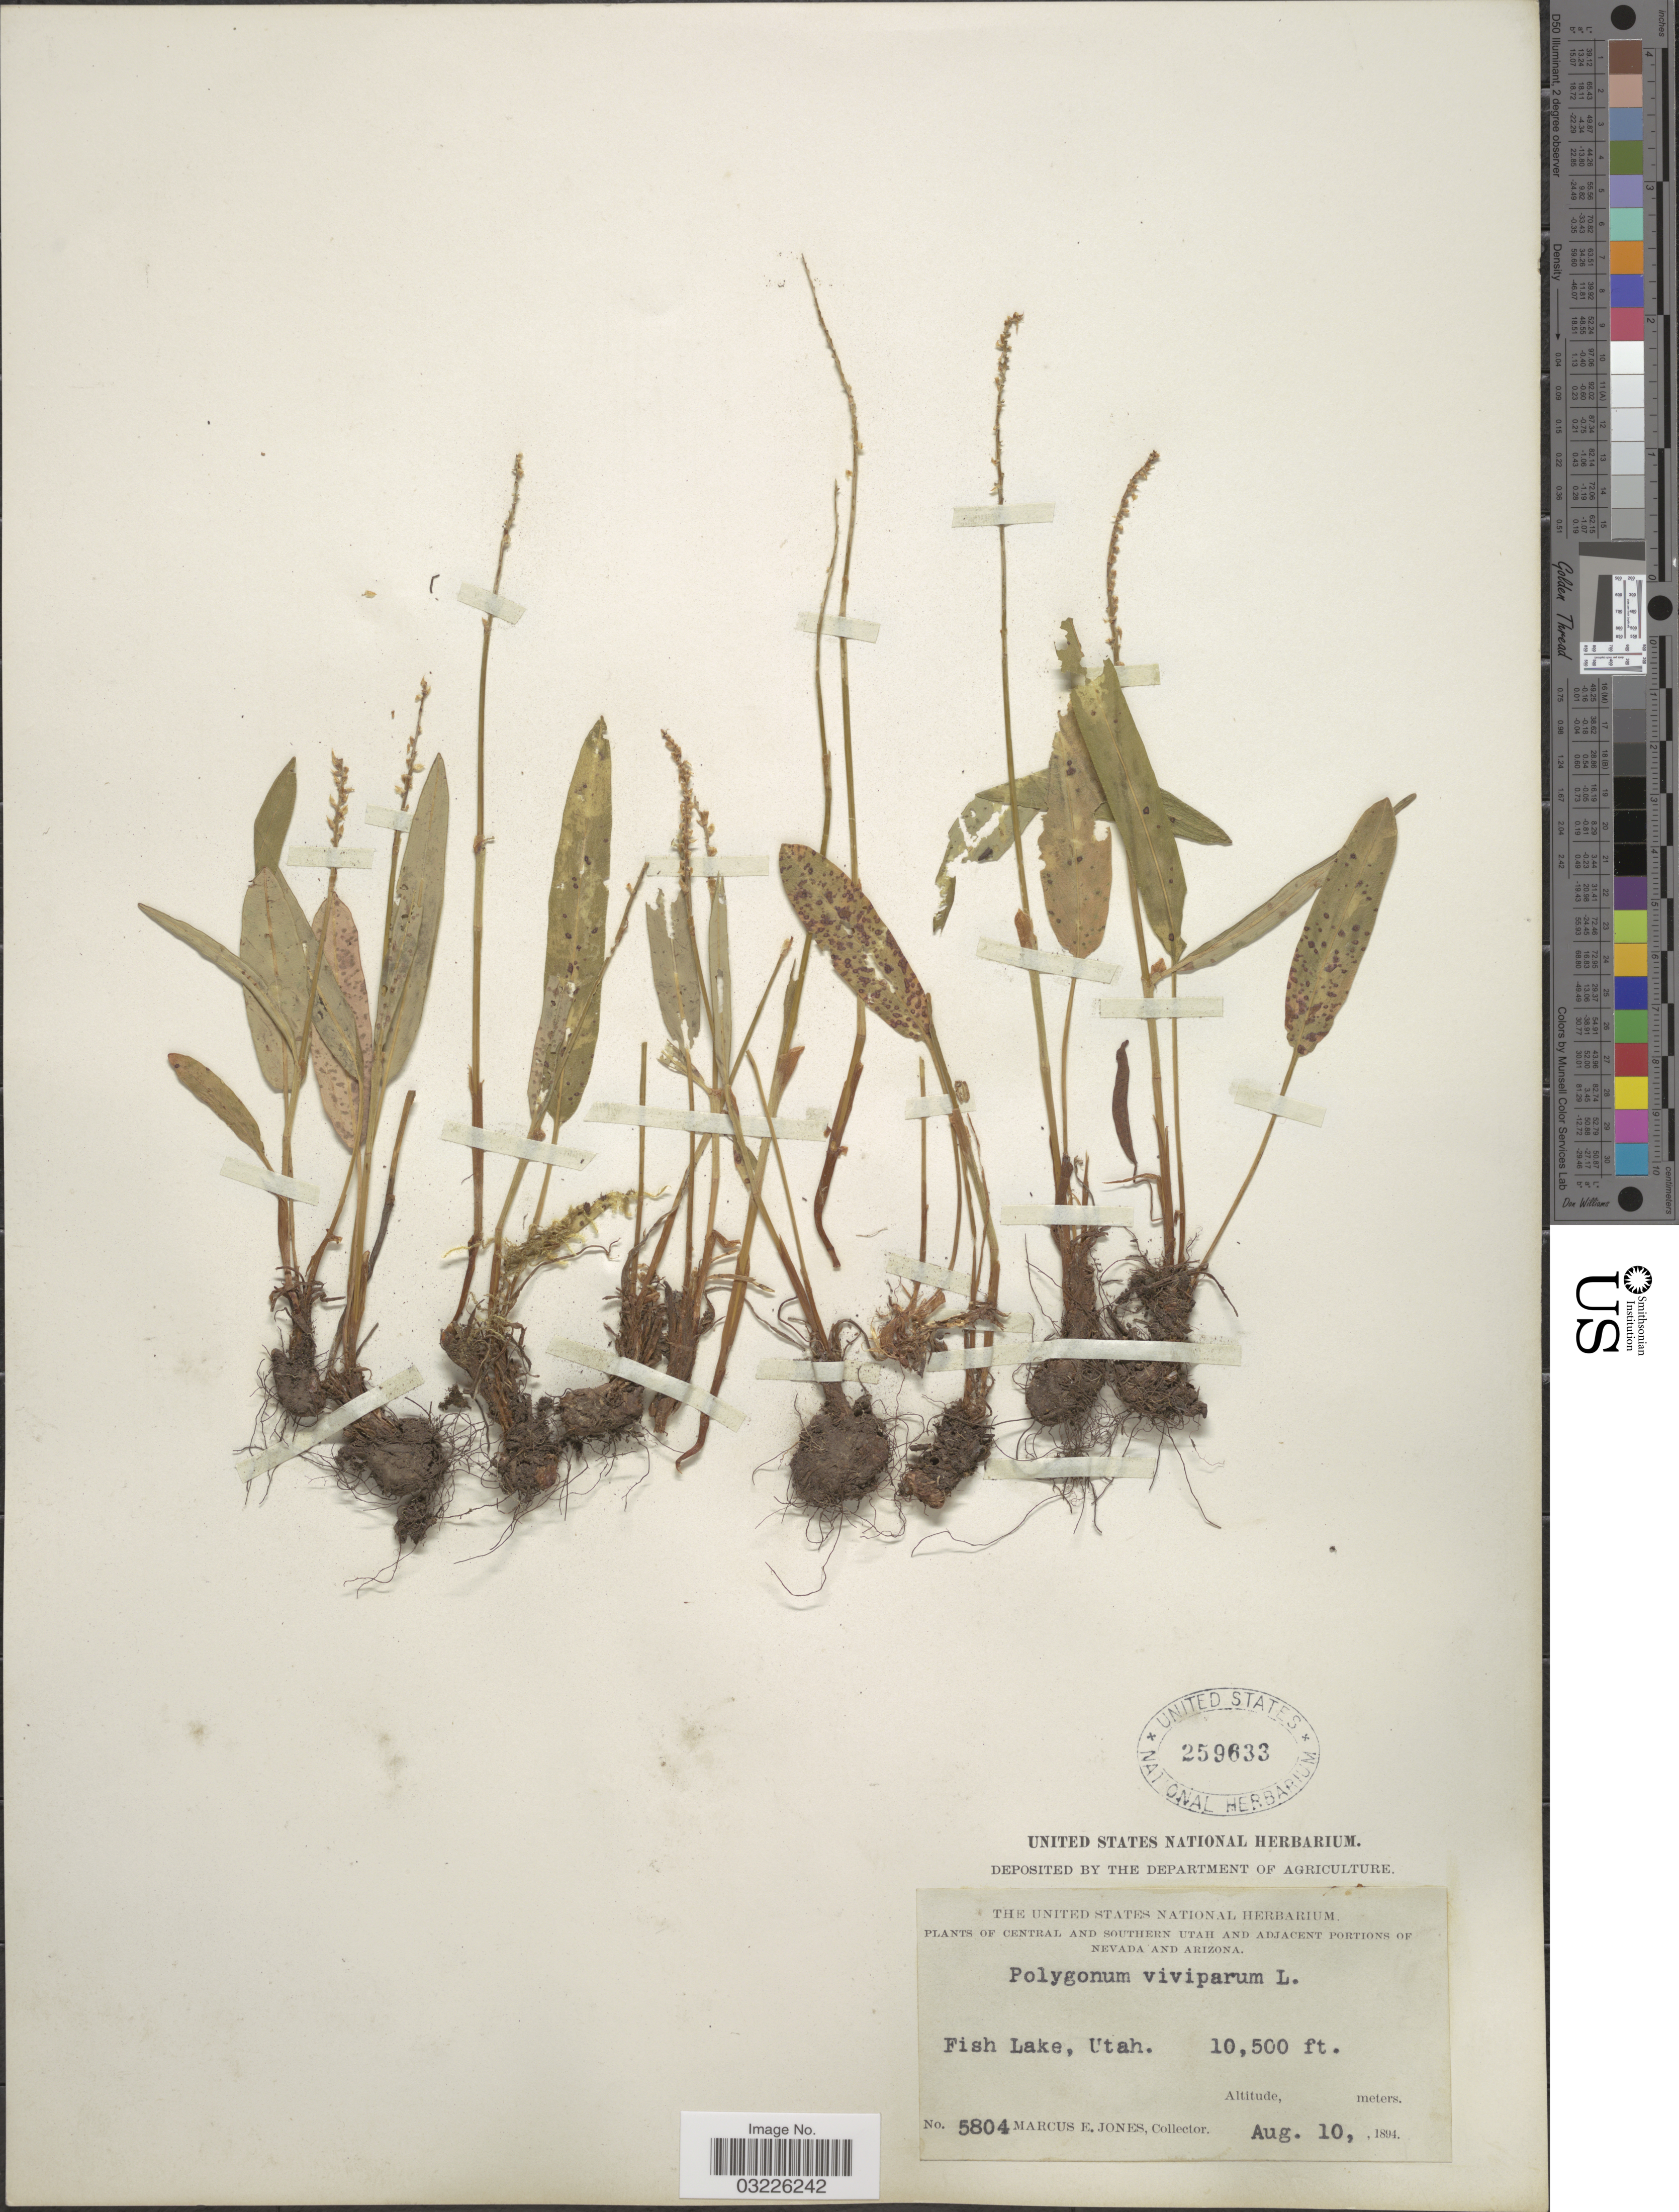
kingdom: Plantae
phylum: Tracheophyta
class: Magnoliopsida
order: Caryophyllales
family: Polygonaceae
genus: Bistorta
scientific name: Bistorta vivipara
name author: (L.) Delarbre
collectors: M. E. Jones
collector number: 5804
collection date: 1894-08-10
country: United States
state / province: Utah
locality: Central and Southern Utah, Fish Lake.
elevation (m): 3200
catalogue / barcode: US 259633